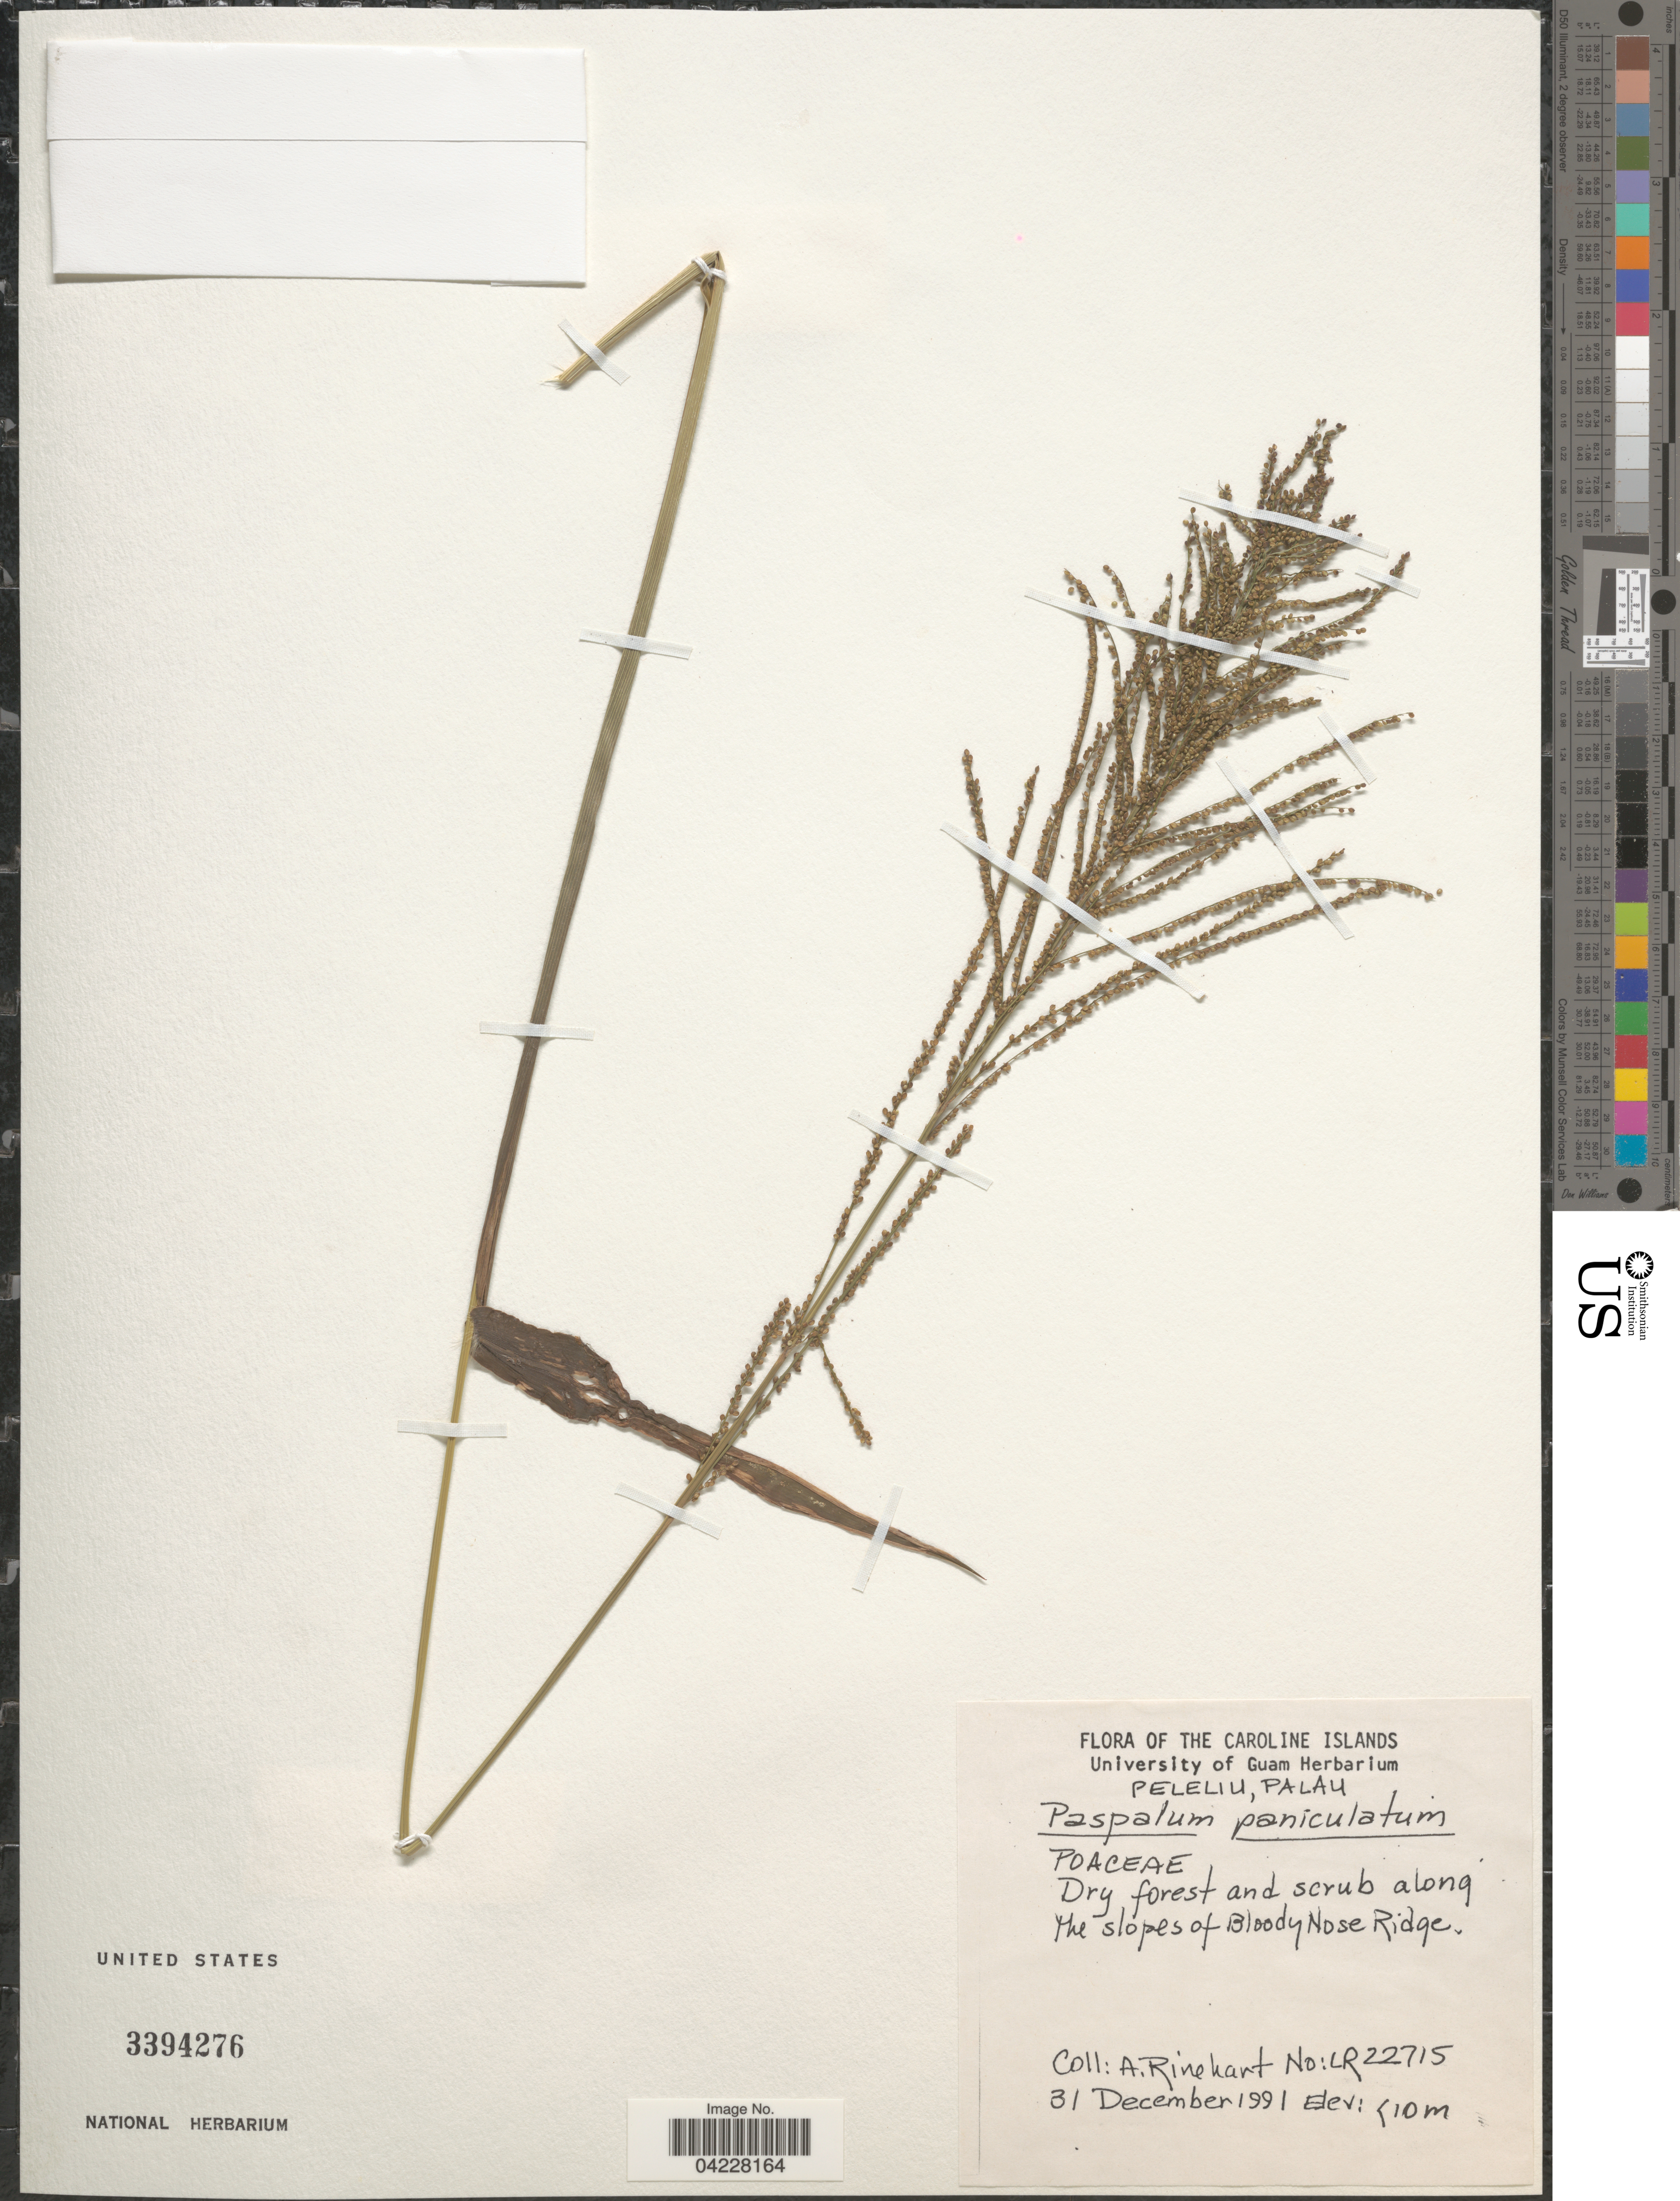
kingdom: Plantae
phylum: Tracheophyta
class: Liliopsida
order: Poales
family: Poaceae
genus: Paspalum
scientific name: Paspalum paniculatum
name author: L.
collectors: A. Rinehart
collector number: LR22715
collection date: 1991-12-31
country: Palau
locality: The Caroline Islands. Peleliu, Palau. Dry forest and scrub along the slopes of Bloody Nose Ridge.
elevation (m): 10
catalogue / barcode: US 3394276